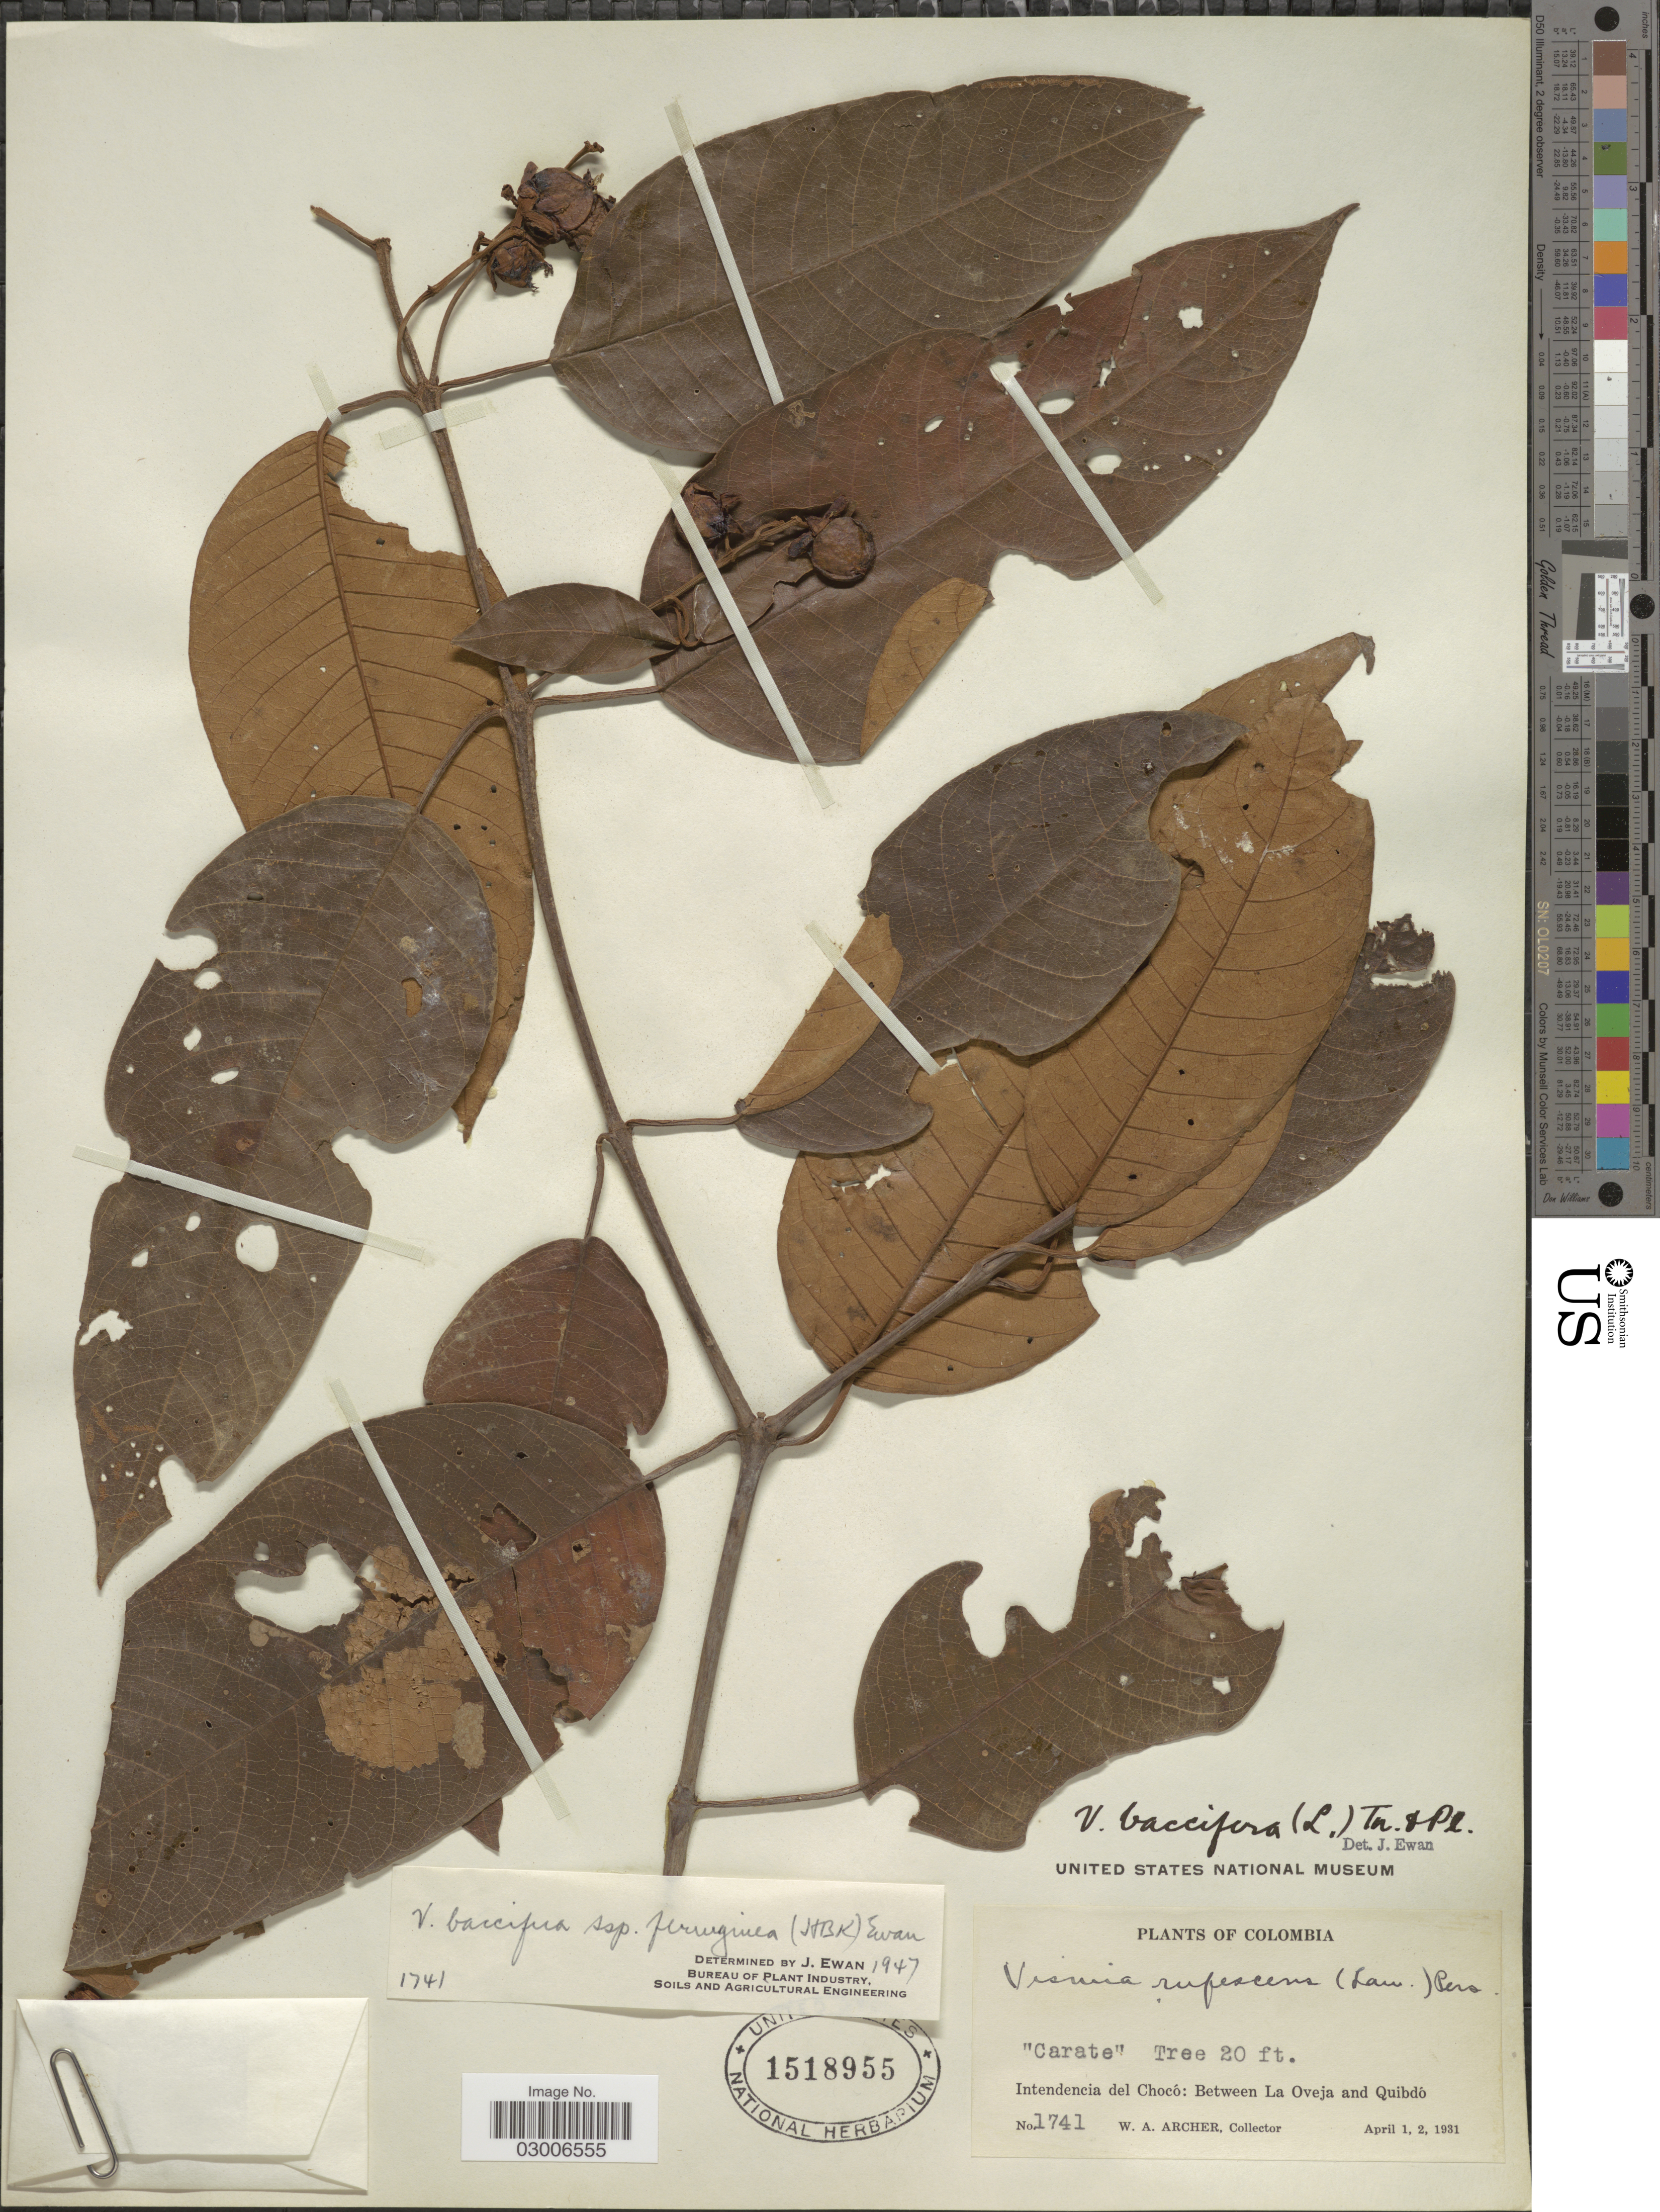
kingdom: Plantae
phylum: Tracheophyta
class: Magnoliopsida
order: Malpighiales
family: Hypericaceae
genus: Vismia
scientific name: Vismia baccifera subsp. ferruginea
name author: (Kunth) Ewan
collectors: W. Archer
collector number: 1741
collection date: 1931-04-01/1931-04-02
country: Colombia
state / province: Chocó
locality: Intendencia del Chocó: Between La Oveja and Quibdó.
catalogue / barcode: US 1518955